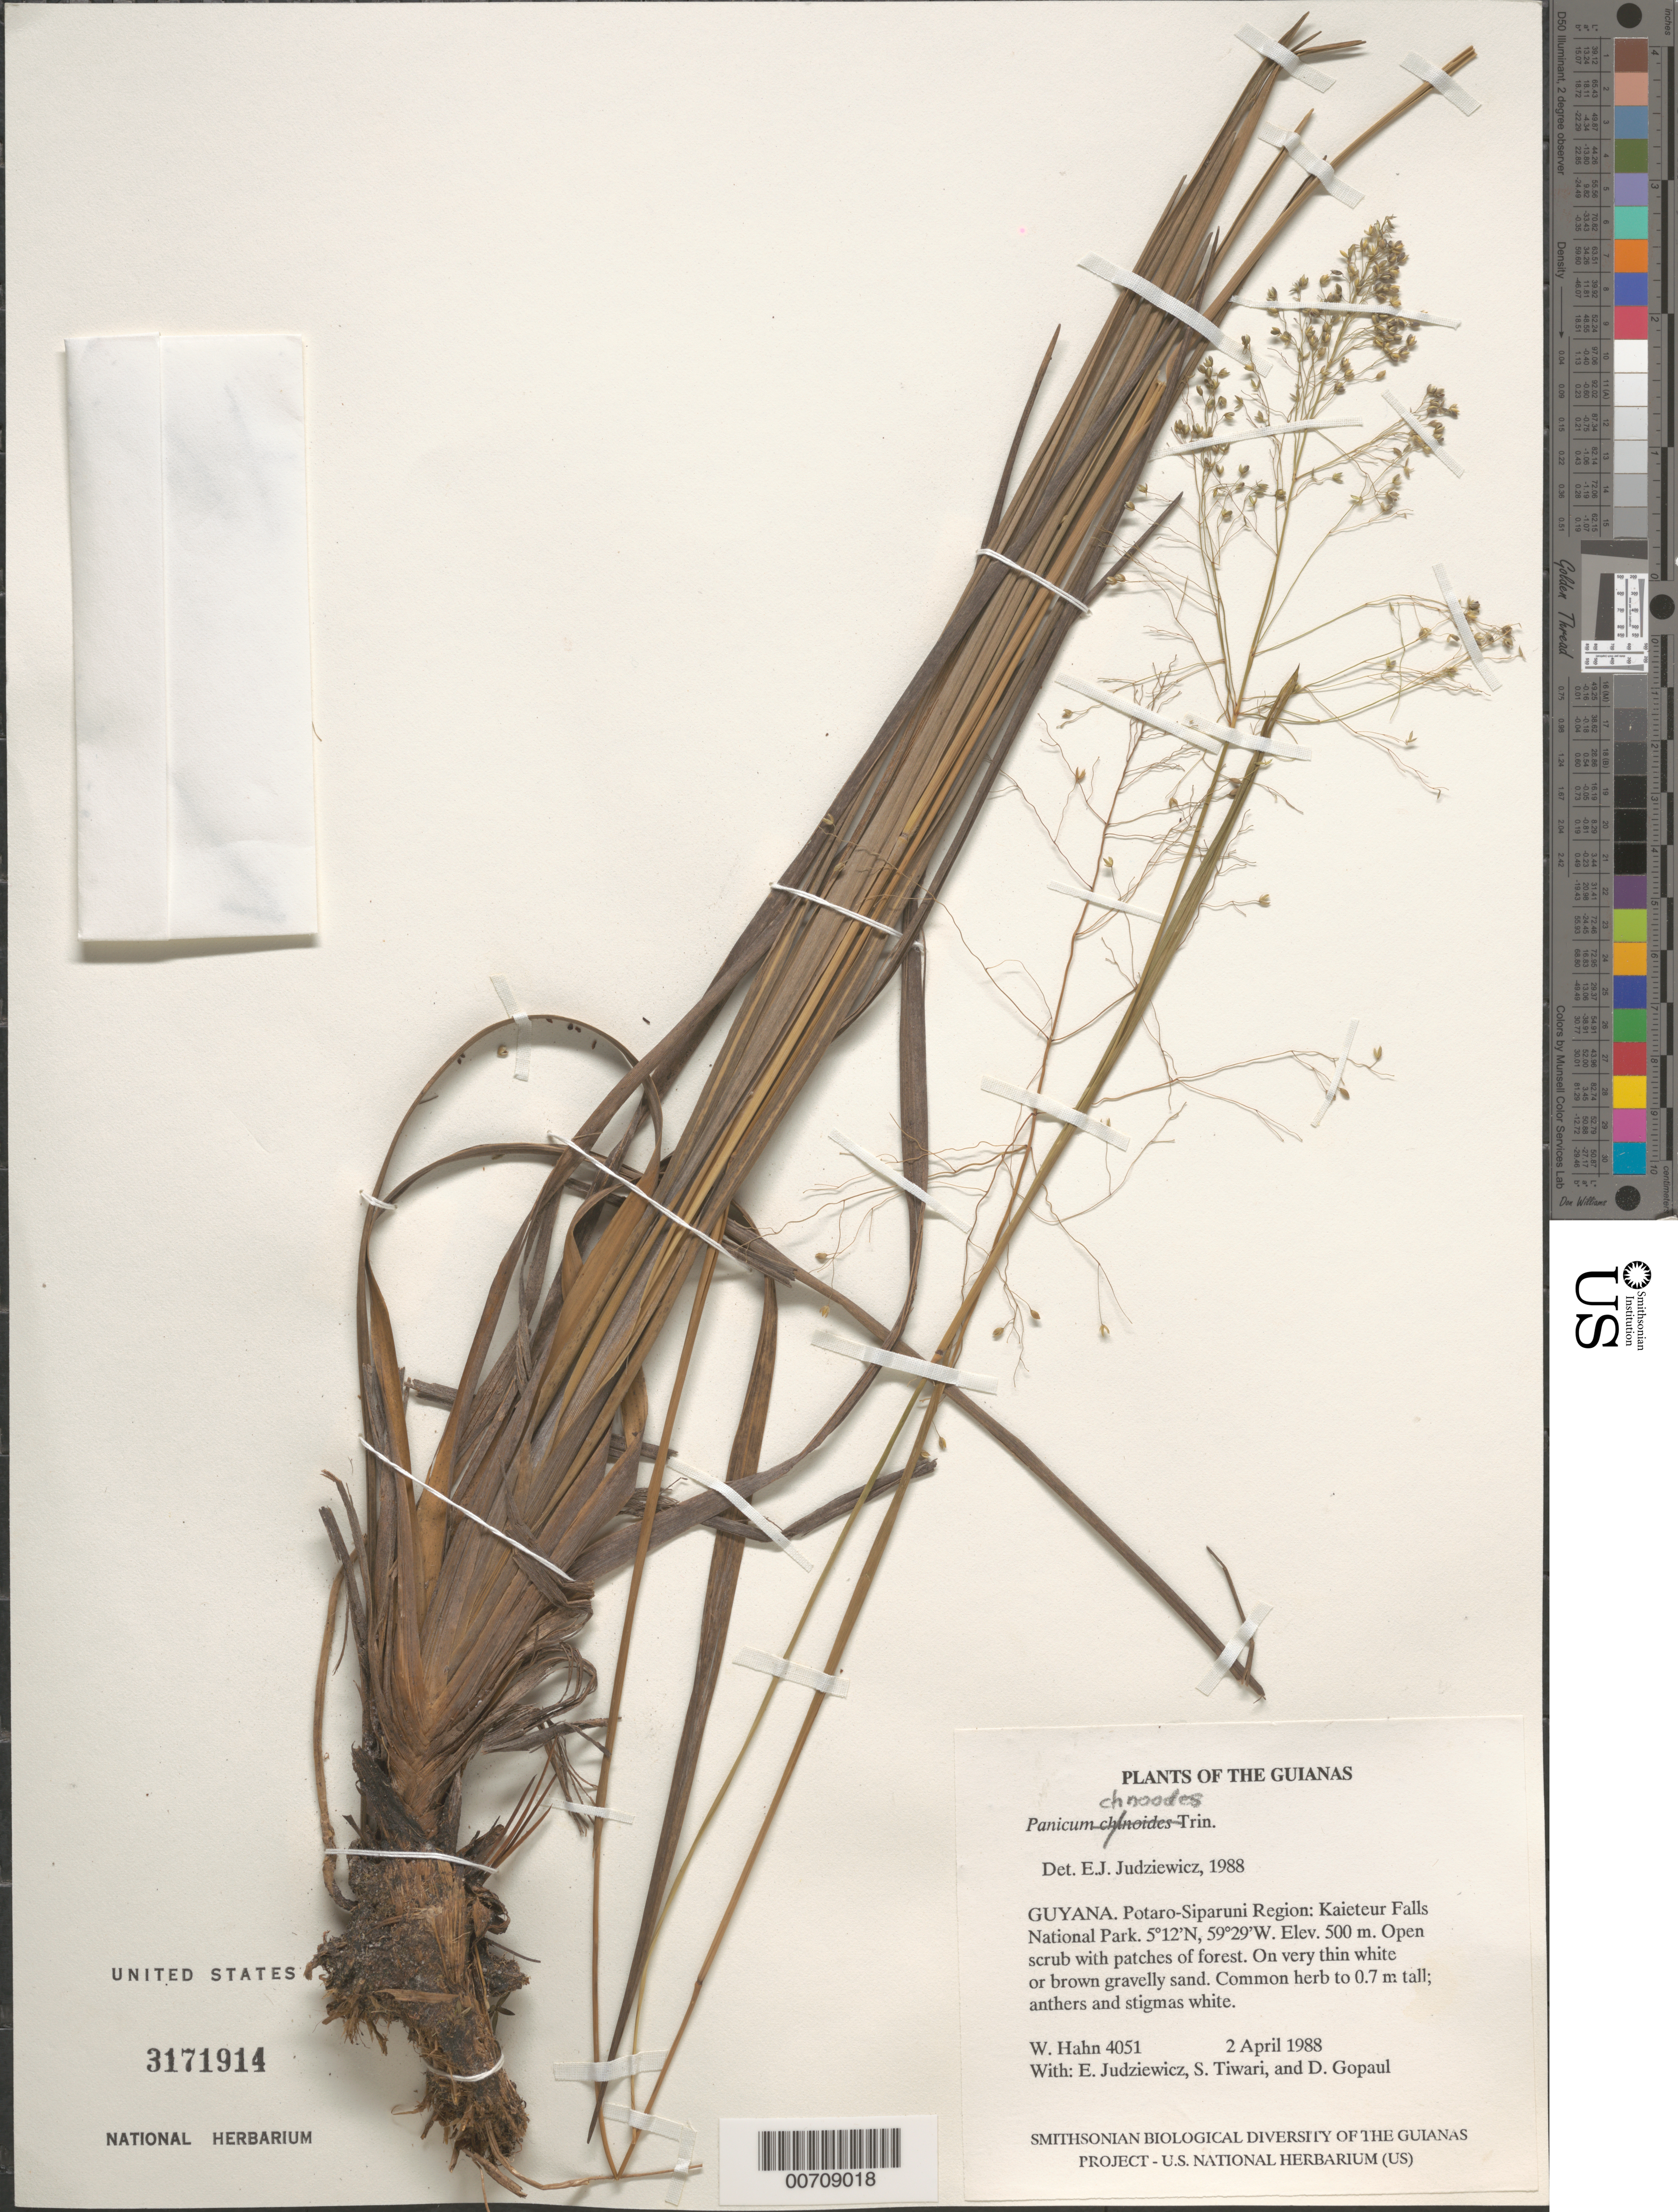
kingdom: Plantae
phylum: Tracheophyta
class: Liliopsida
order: Poales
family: Poaceae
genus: Panicum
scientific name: Panicum chnoodes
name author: Trin.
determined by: Judziewicz, E. J.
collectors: W. Hahn, E. J. Judziewicz, S. Tiwari & D. Gopaul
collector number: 4051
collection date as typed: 2 April 1988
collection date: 1988-04-02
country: Guyana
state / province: Potaro-Siparuni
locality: Kaieteur Falls National Park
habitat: Open scrub with patches of forest. On very thin white or brown gravelly sand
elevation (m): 500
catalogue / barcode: US 3171914